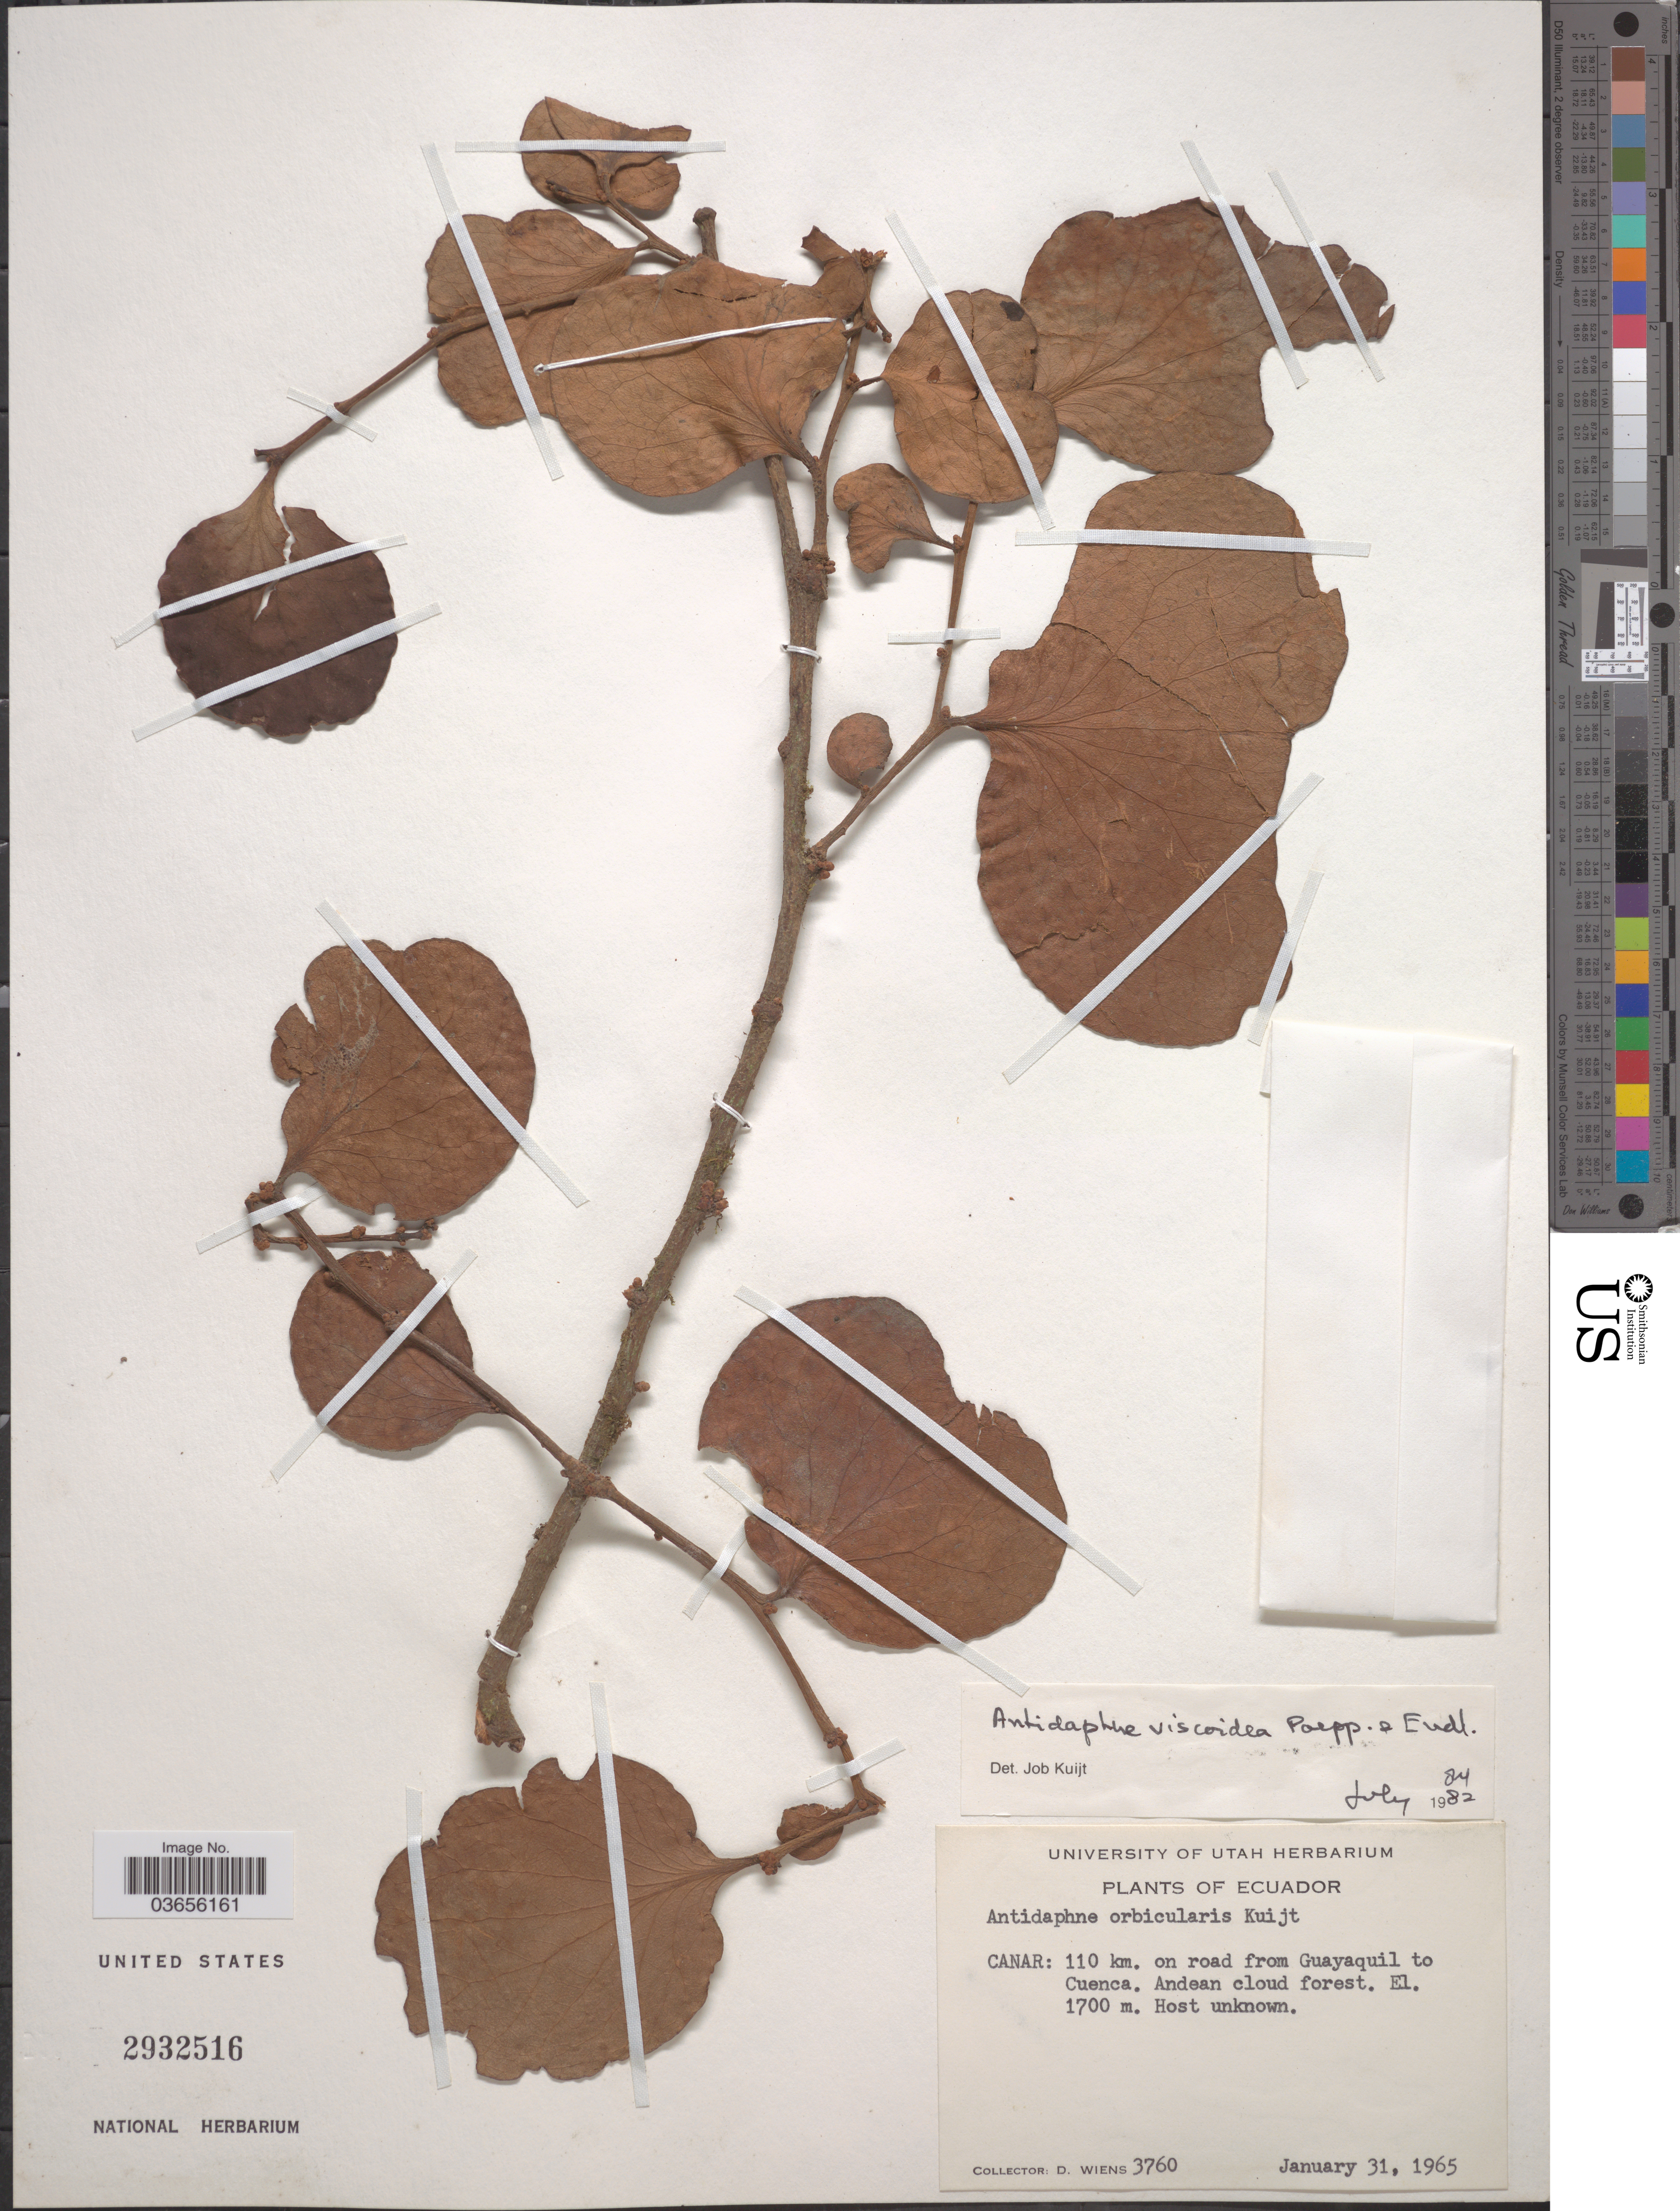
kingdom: Plantae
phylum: Tracheophyta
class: Magnoliopsida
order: Santalales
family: Santalaceae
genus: Antidaphne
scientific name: Antidaphne viscoidea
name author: Poepp. & Endl.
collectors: D. Wiens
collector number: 3760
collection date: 1965-01-31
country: Ecuador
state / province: Cañar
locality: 110 km. on road from Guayaquil to Cuenca.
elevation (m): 1700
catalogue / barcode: US 2932516